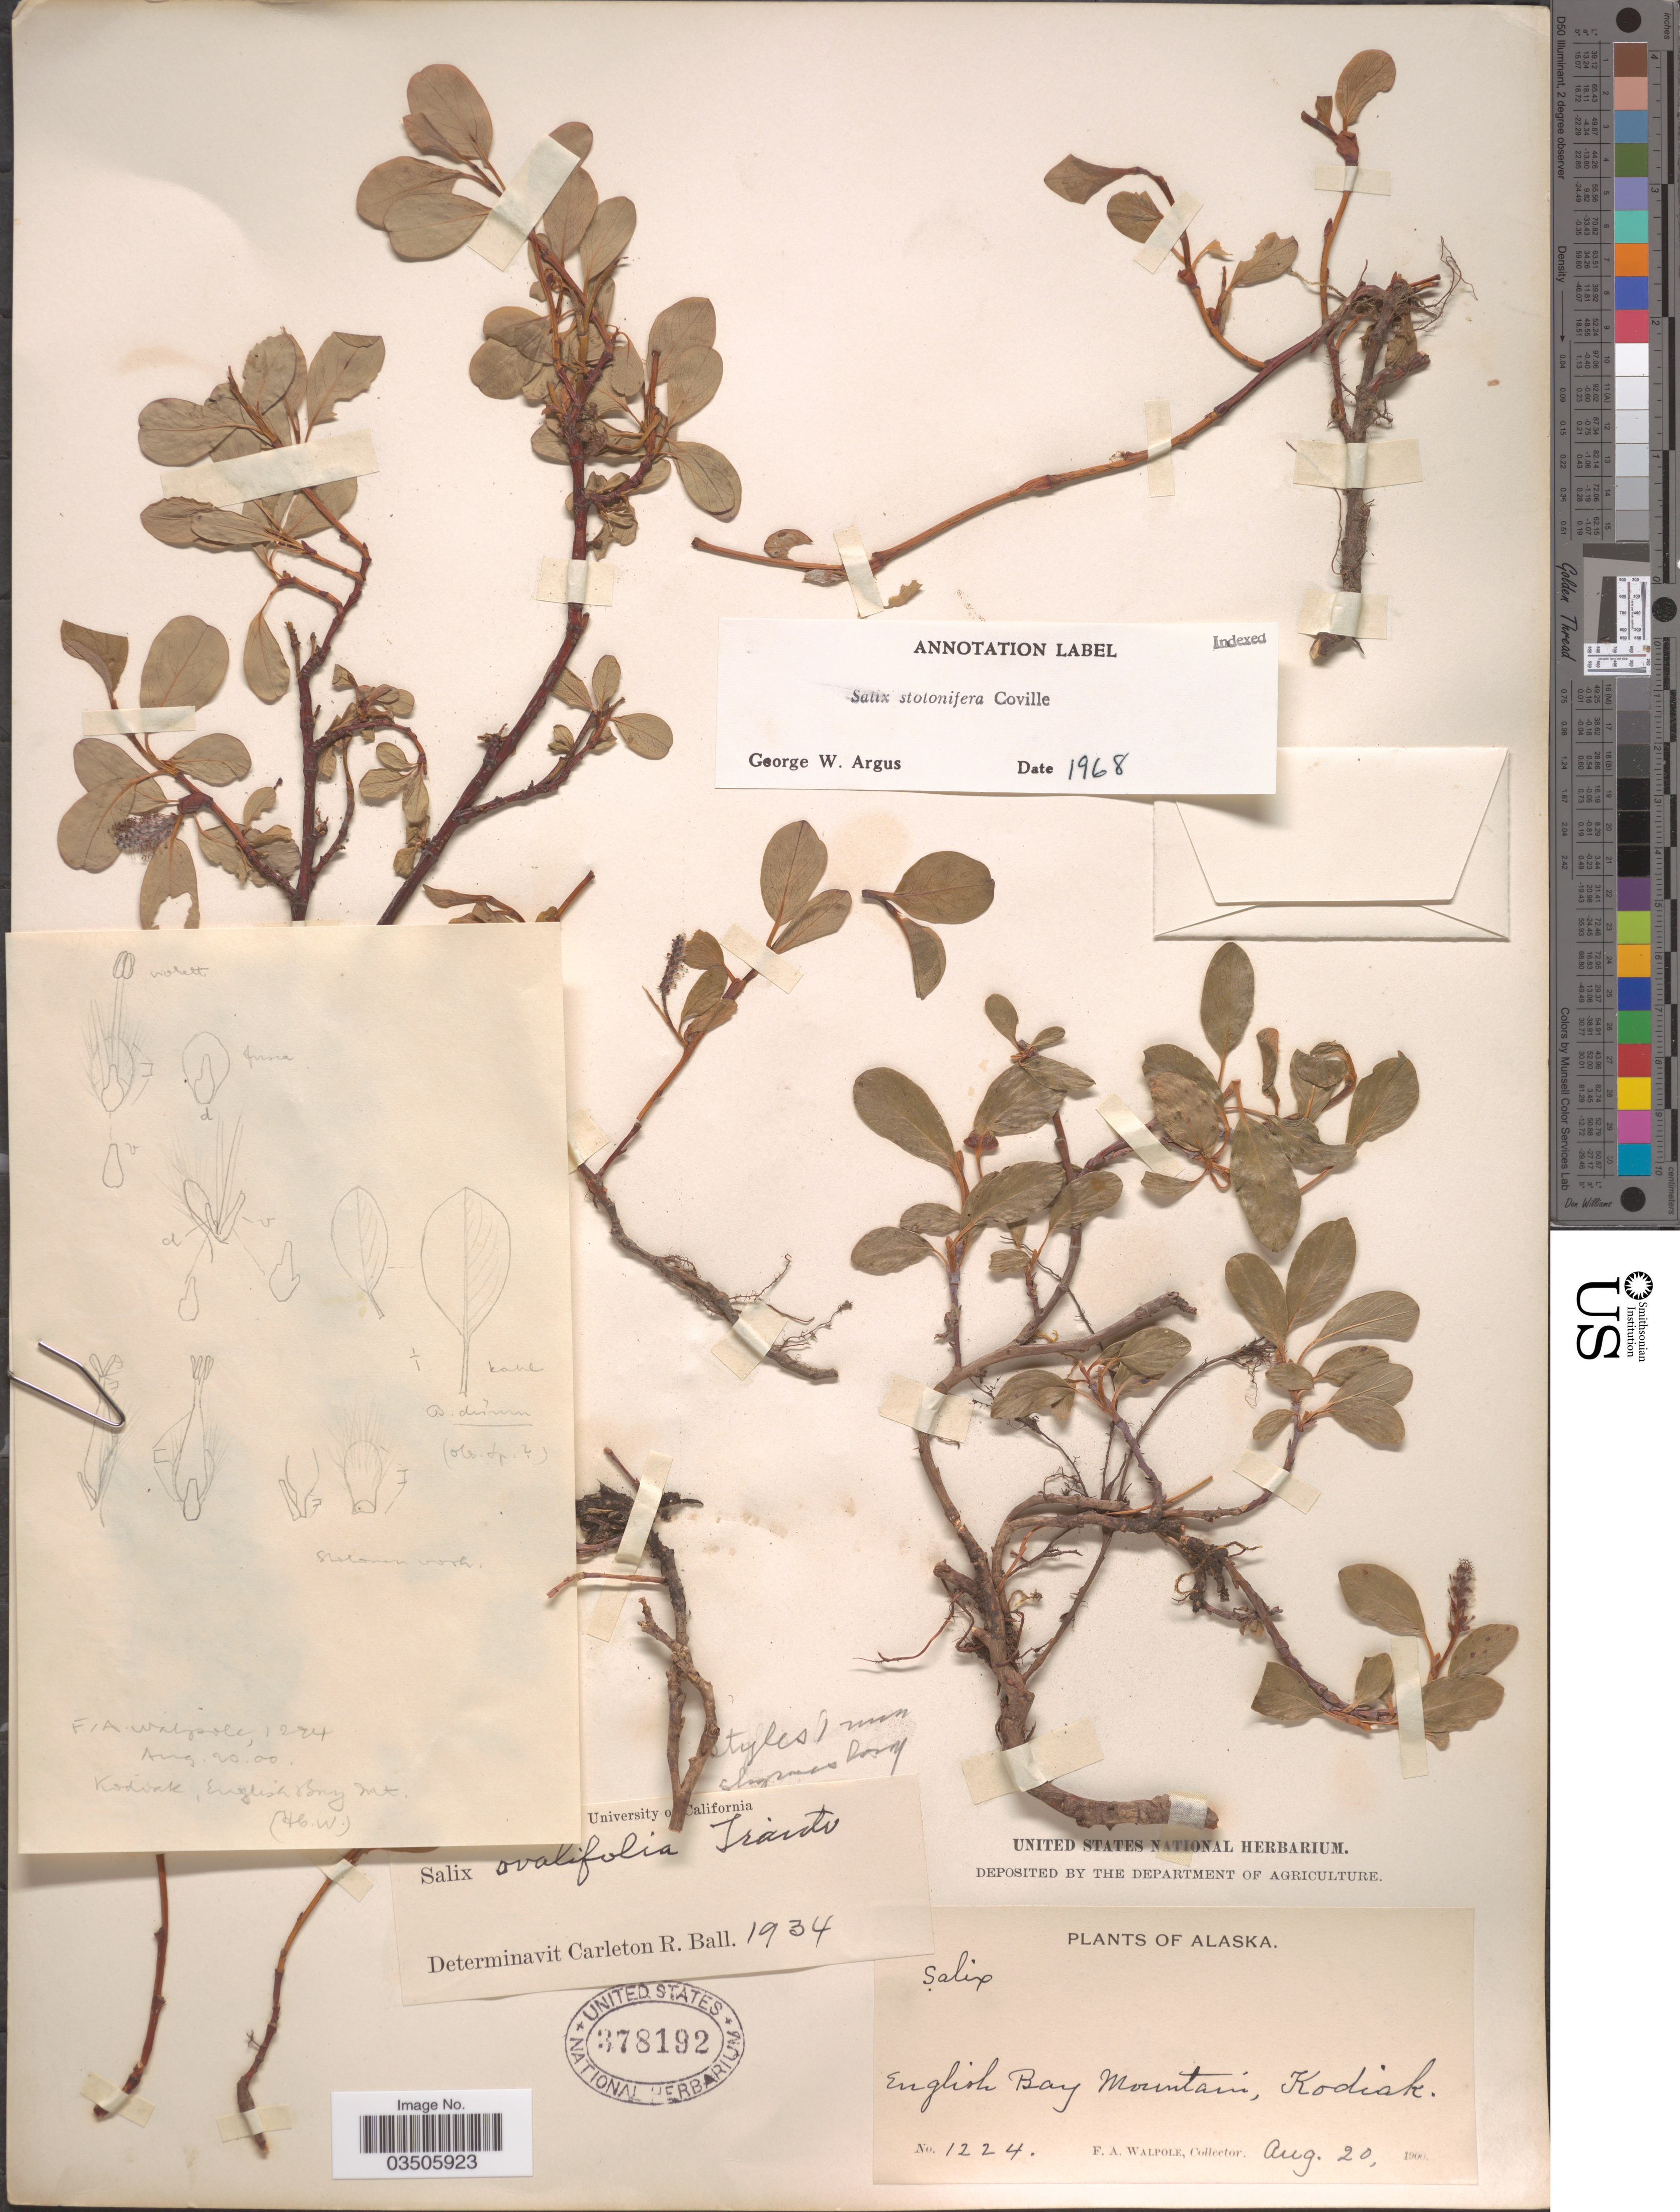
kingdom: Plantae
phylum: Tracheophyta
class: Magnoliopsida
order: Malpighiales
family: Salicaceae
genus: Salix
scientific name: Salix stolonifera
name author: Coville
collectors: F. Walpole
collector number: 1224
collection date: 1900-08-20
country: United States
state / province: Alaska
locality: English Bay Mountain.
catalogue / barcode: US 378192